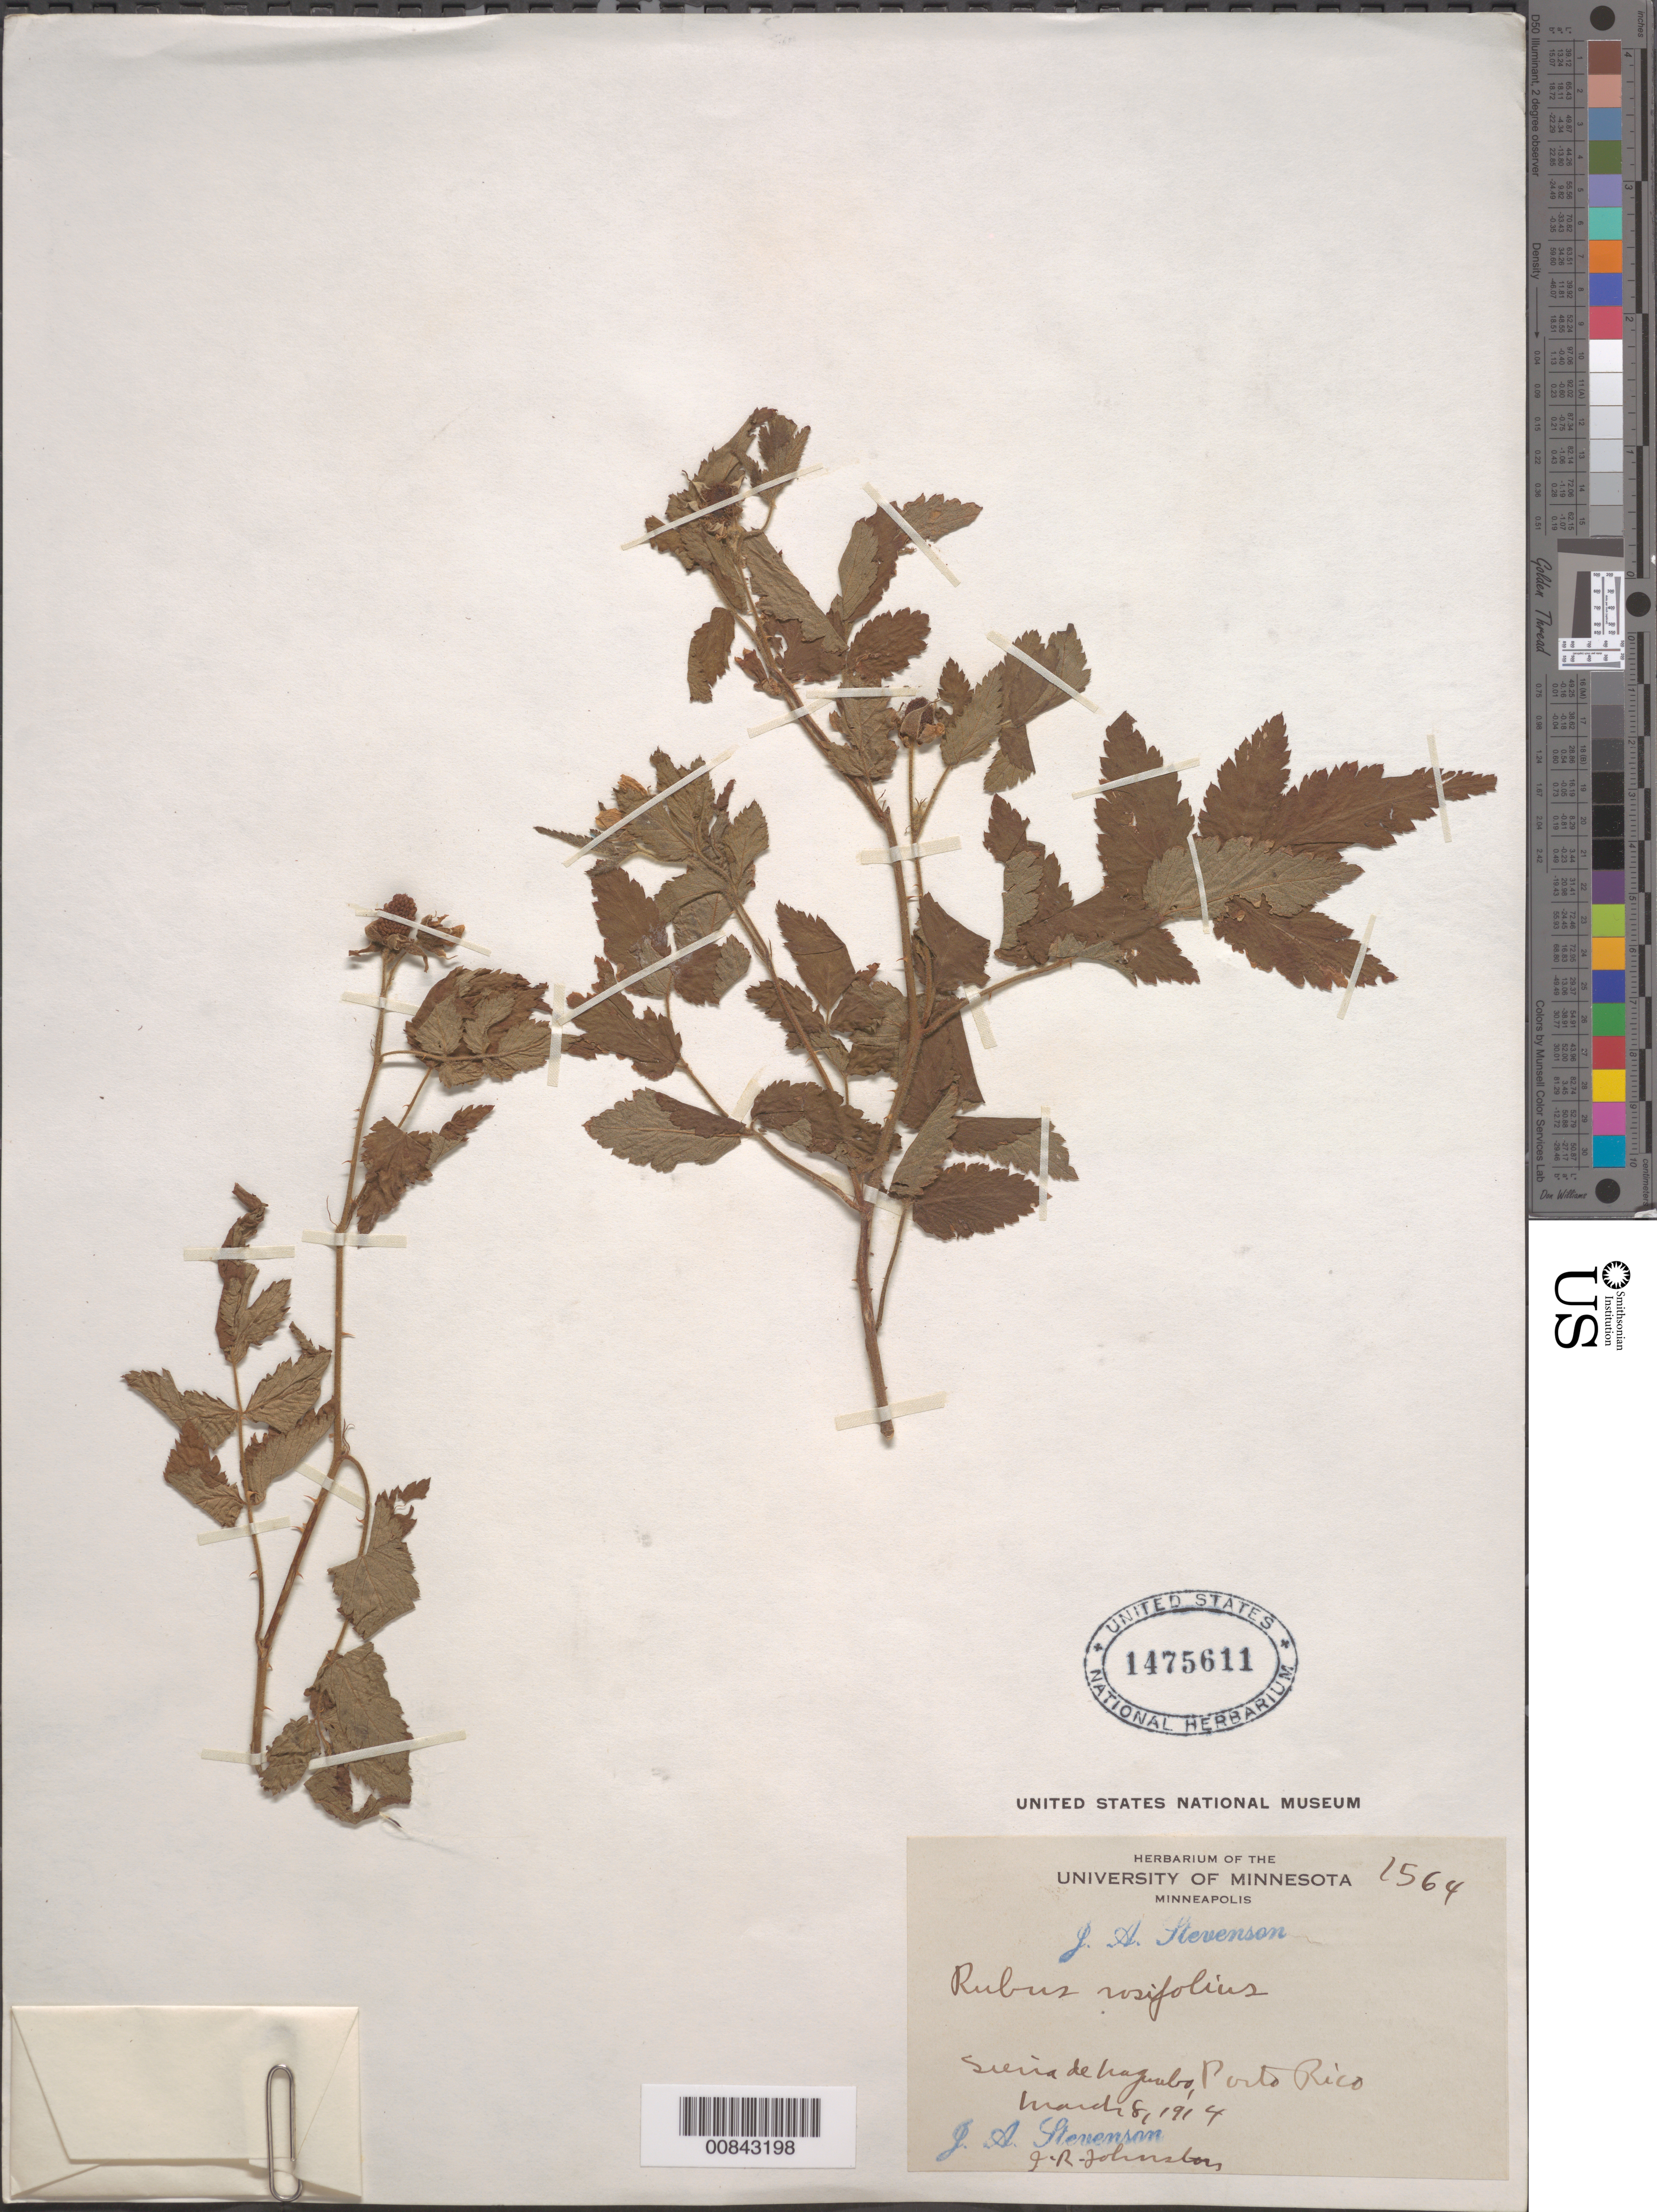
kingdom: Plantae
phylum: Tracheophyta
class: Magnoliopsida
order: Rosales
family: Rosaceae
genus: Rubus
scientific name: Rubus rosaefolius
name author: Sm.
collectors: J. Stevenson & J. Johnston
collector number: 1564*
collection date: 1914-03-08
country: Puerto Rico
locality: Sierra de Naguabo, Porto Rico.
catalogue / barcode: US 1475611